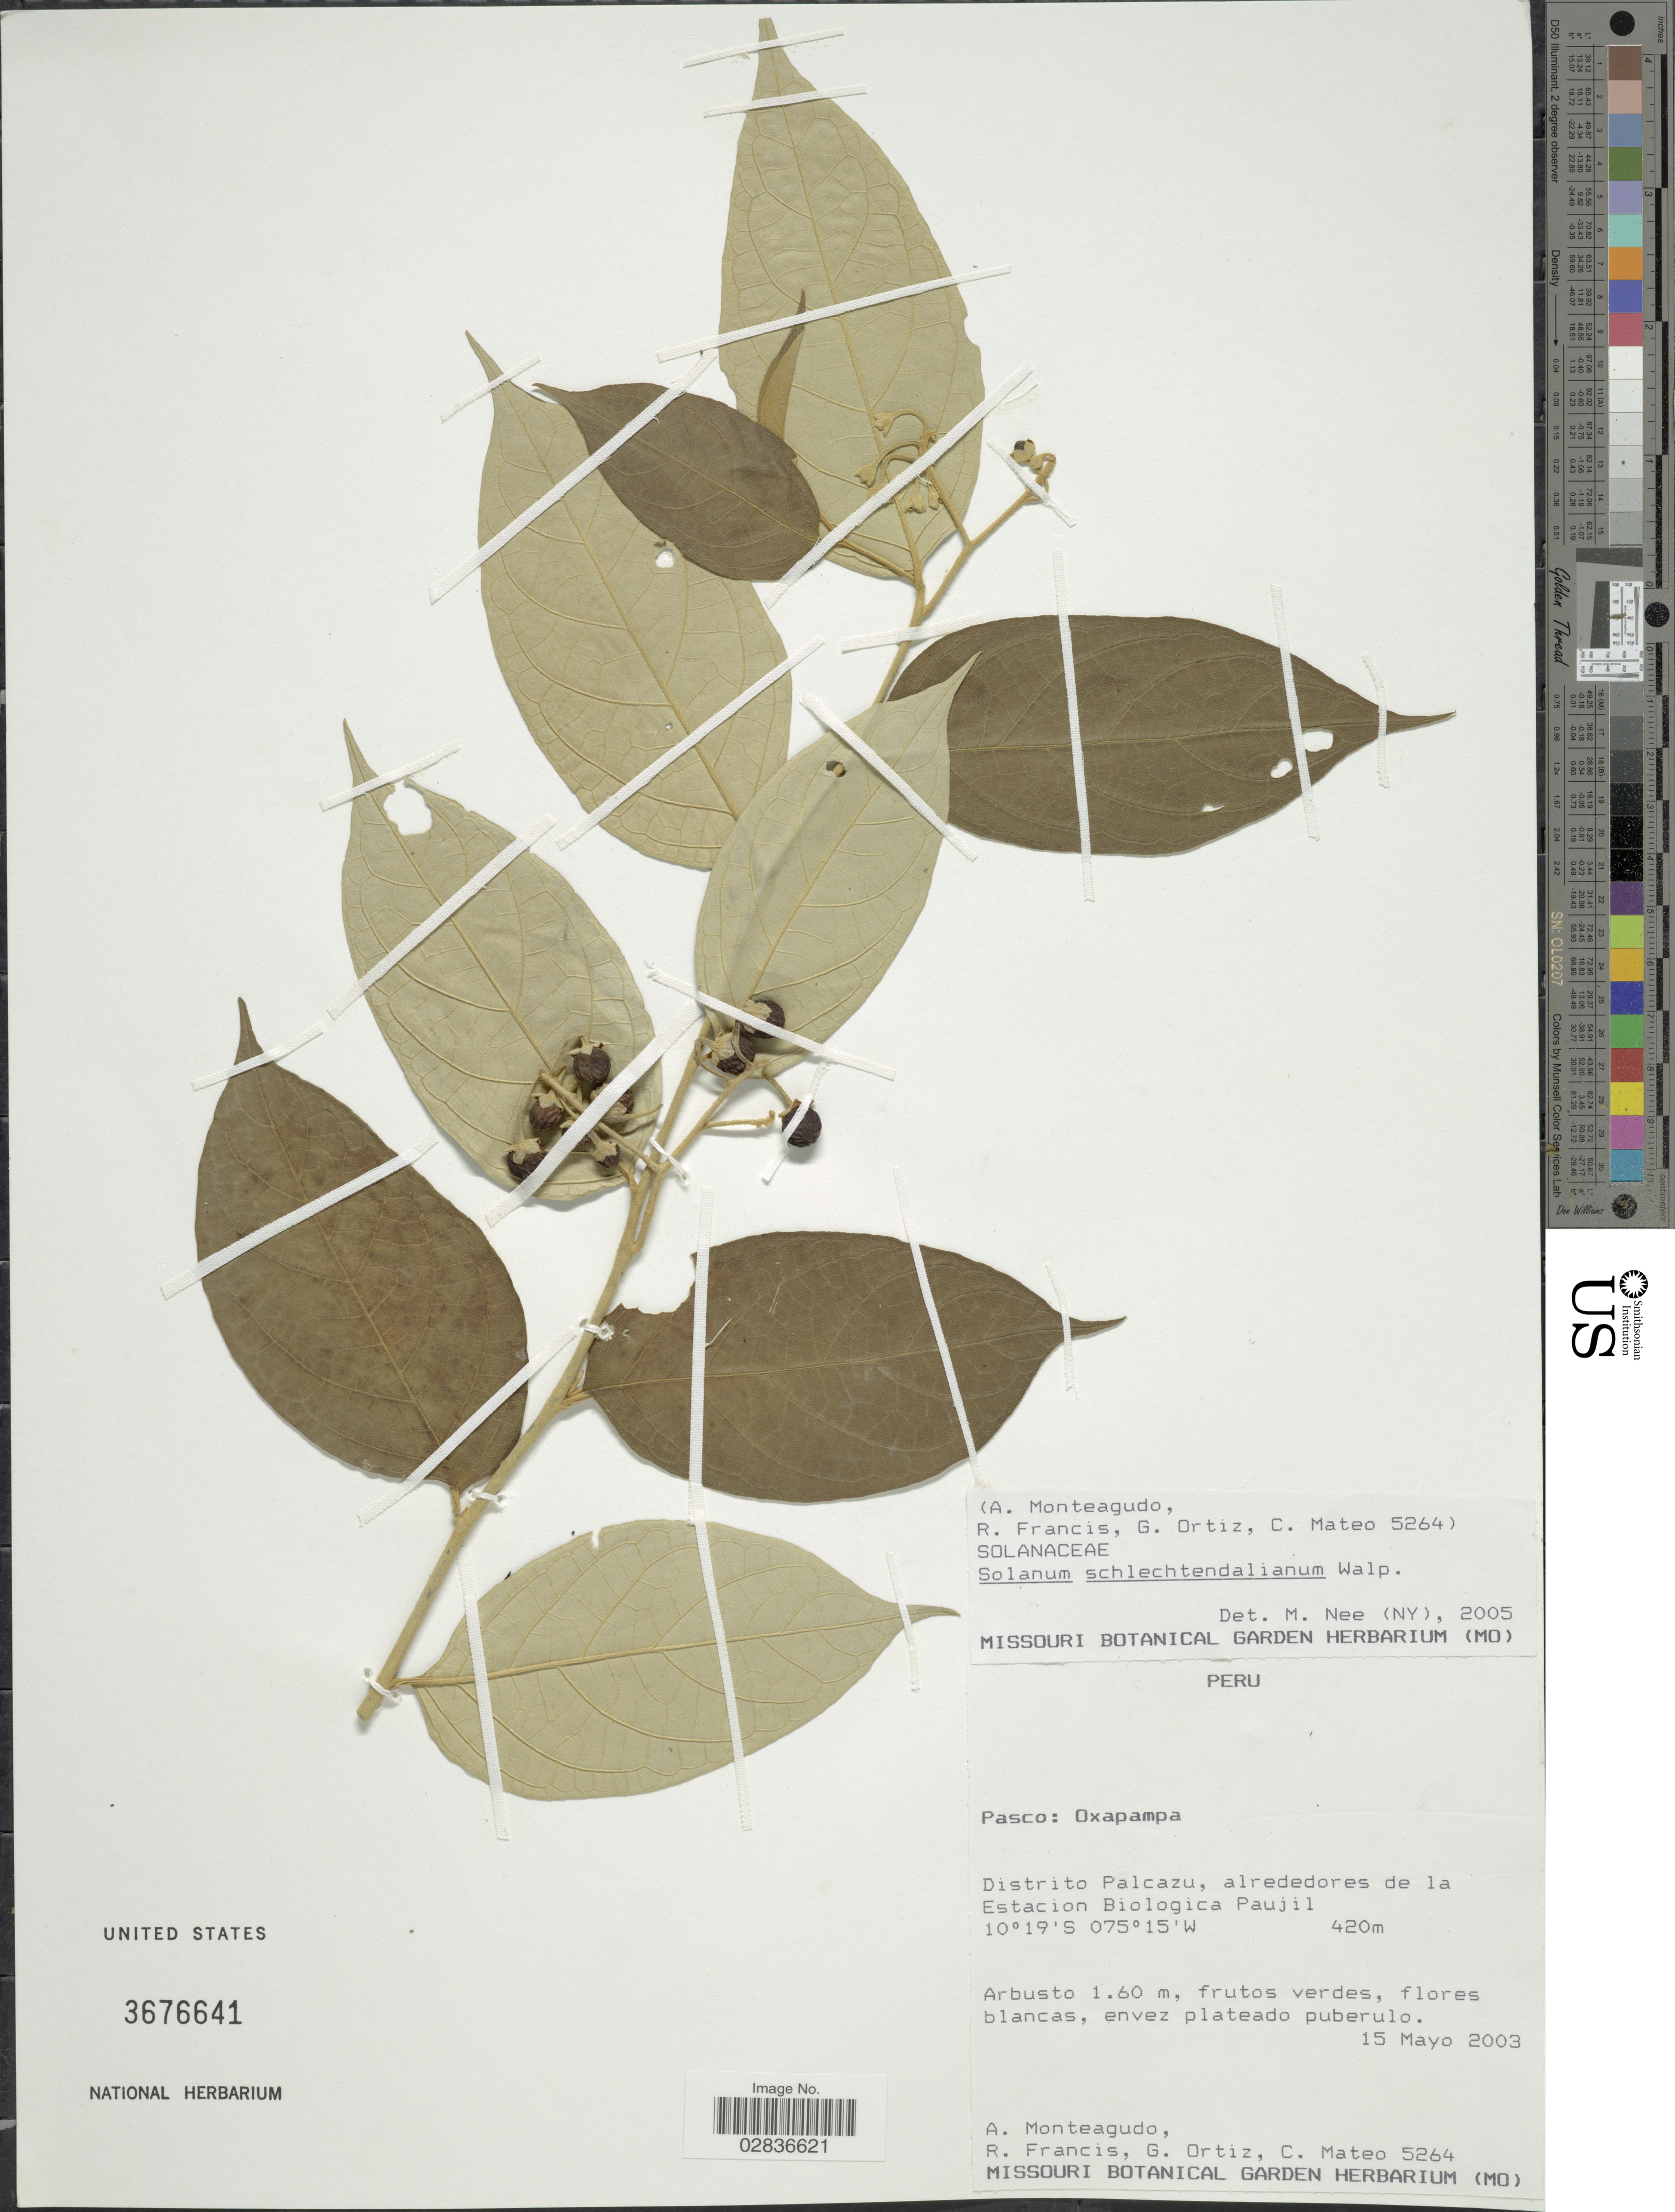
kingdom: Plantae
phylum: Tracheophyta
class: Magnoliopsida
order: Solanales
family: Solanaceae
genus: Solanum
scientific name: Solanum schlechtendalianum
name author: Walp.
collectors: A. Monteagudo, R. Francis, G. Ortiz & C. Mateo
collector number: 5264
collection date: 2003-05-15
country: Peru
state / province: Pasco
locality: Pasco: Oxapampa. Distrito Palcazu, alrededores de la Estacion Biologica Paujil.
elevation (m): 420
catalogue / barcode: US 3676641